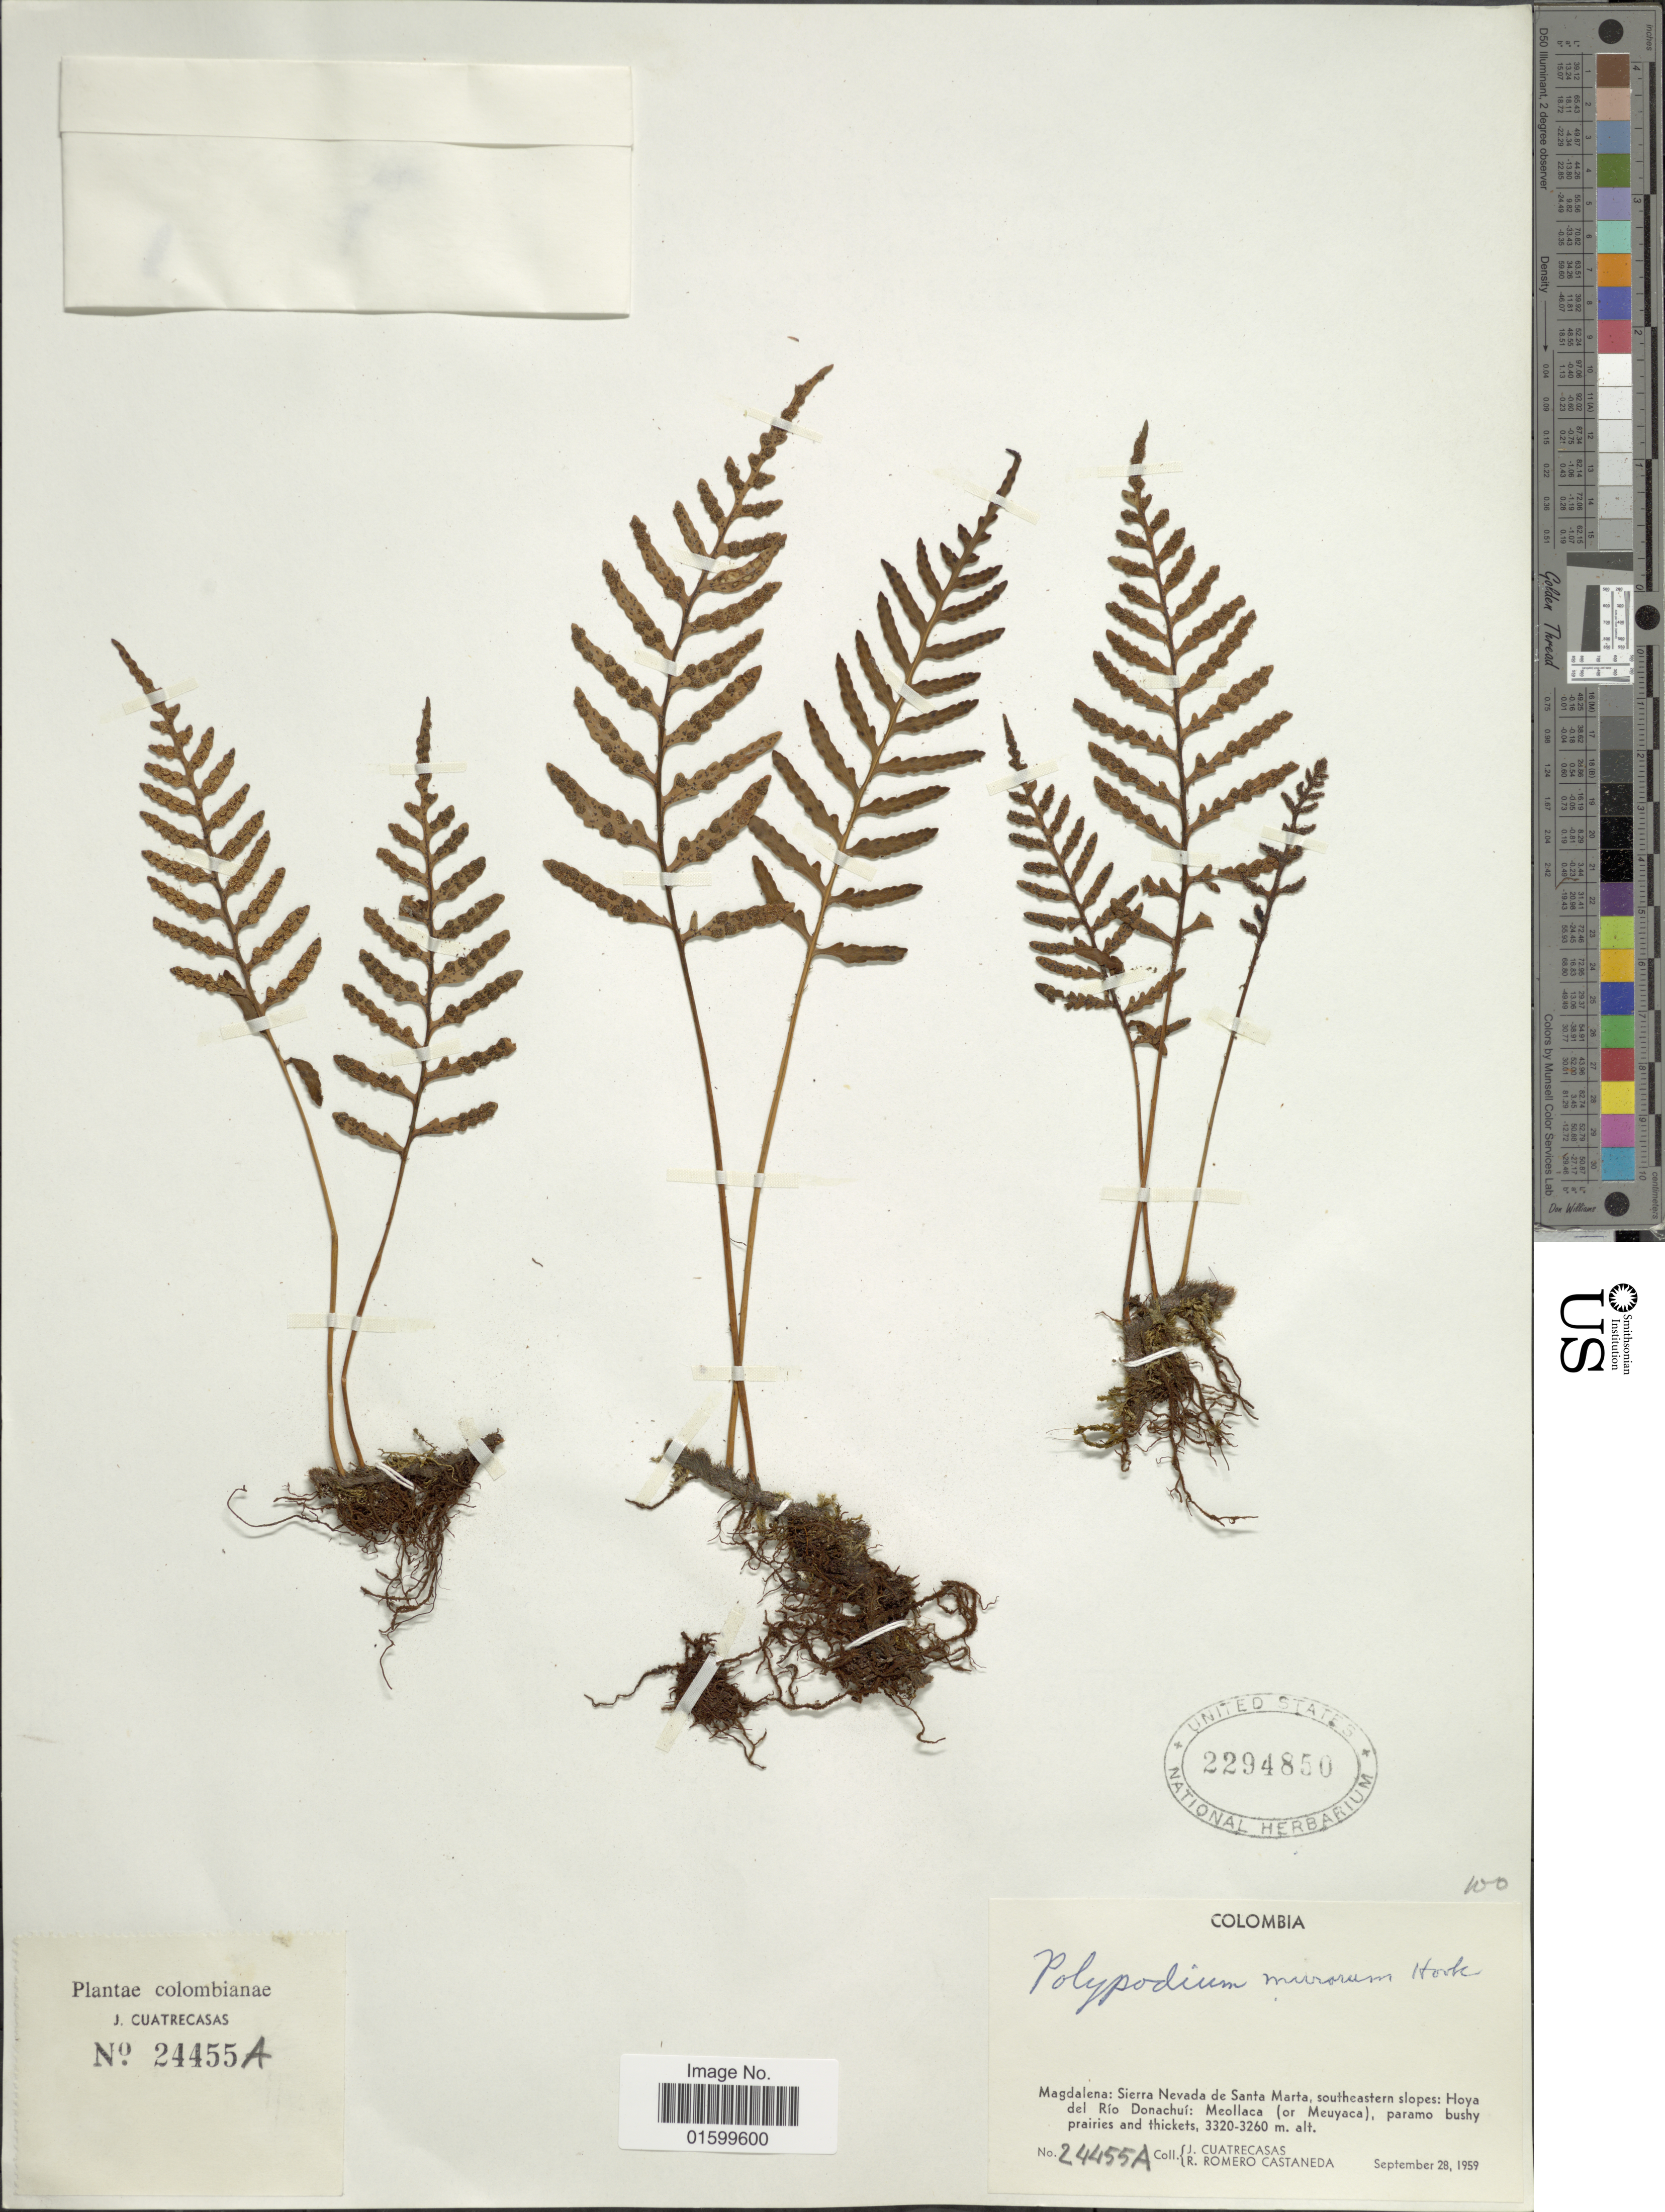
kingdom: Plantae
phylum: Tracheophyta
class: Polypodiopsida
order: Polypodiales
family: Polypodiaceae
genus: Pleopeltis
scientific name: Pleopeltis murorum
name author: (Hook.) A.R. Sm. & Tejero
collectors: J. Cuatrecasas & R. Romero Castañeda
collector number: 24455A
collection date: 1959-09-28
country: Colombia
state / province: Magdalena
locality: Magdalena: Sierra Nevada de Santa Marta, southeastern slopes: Hoya del Rio Donachui: Meollaca (or Meuyaca)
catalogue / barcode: US 2294850